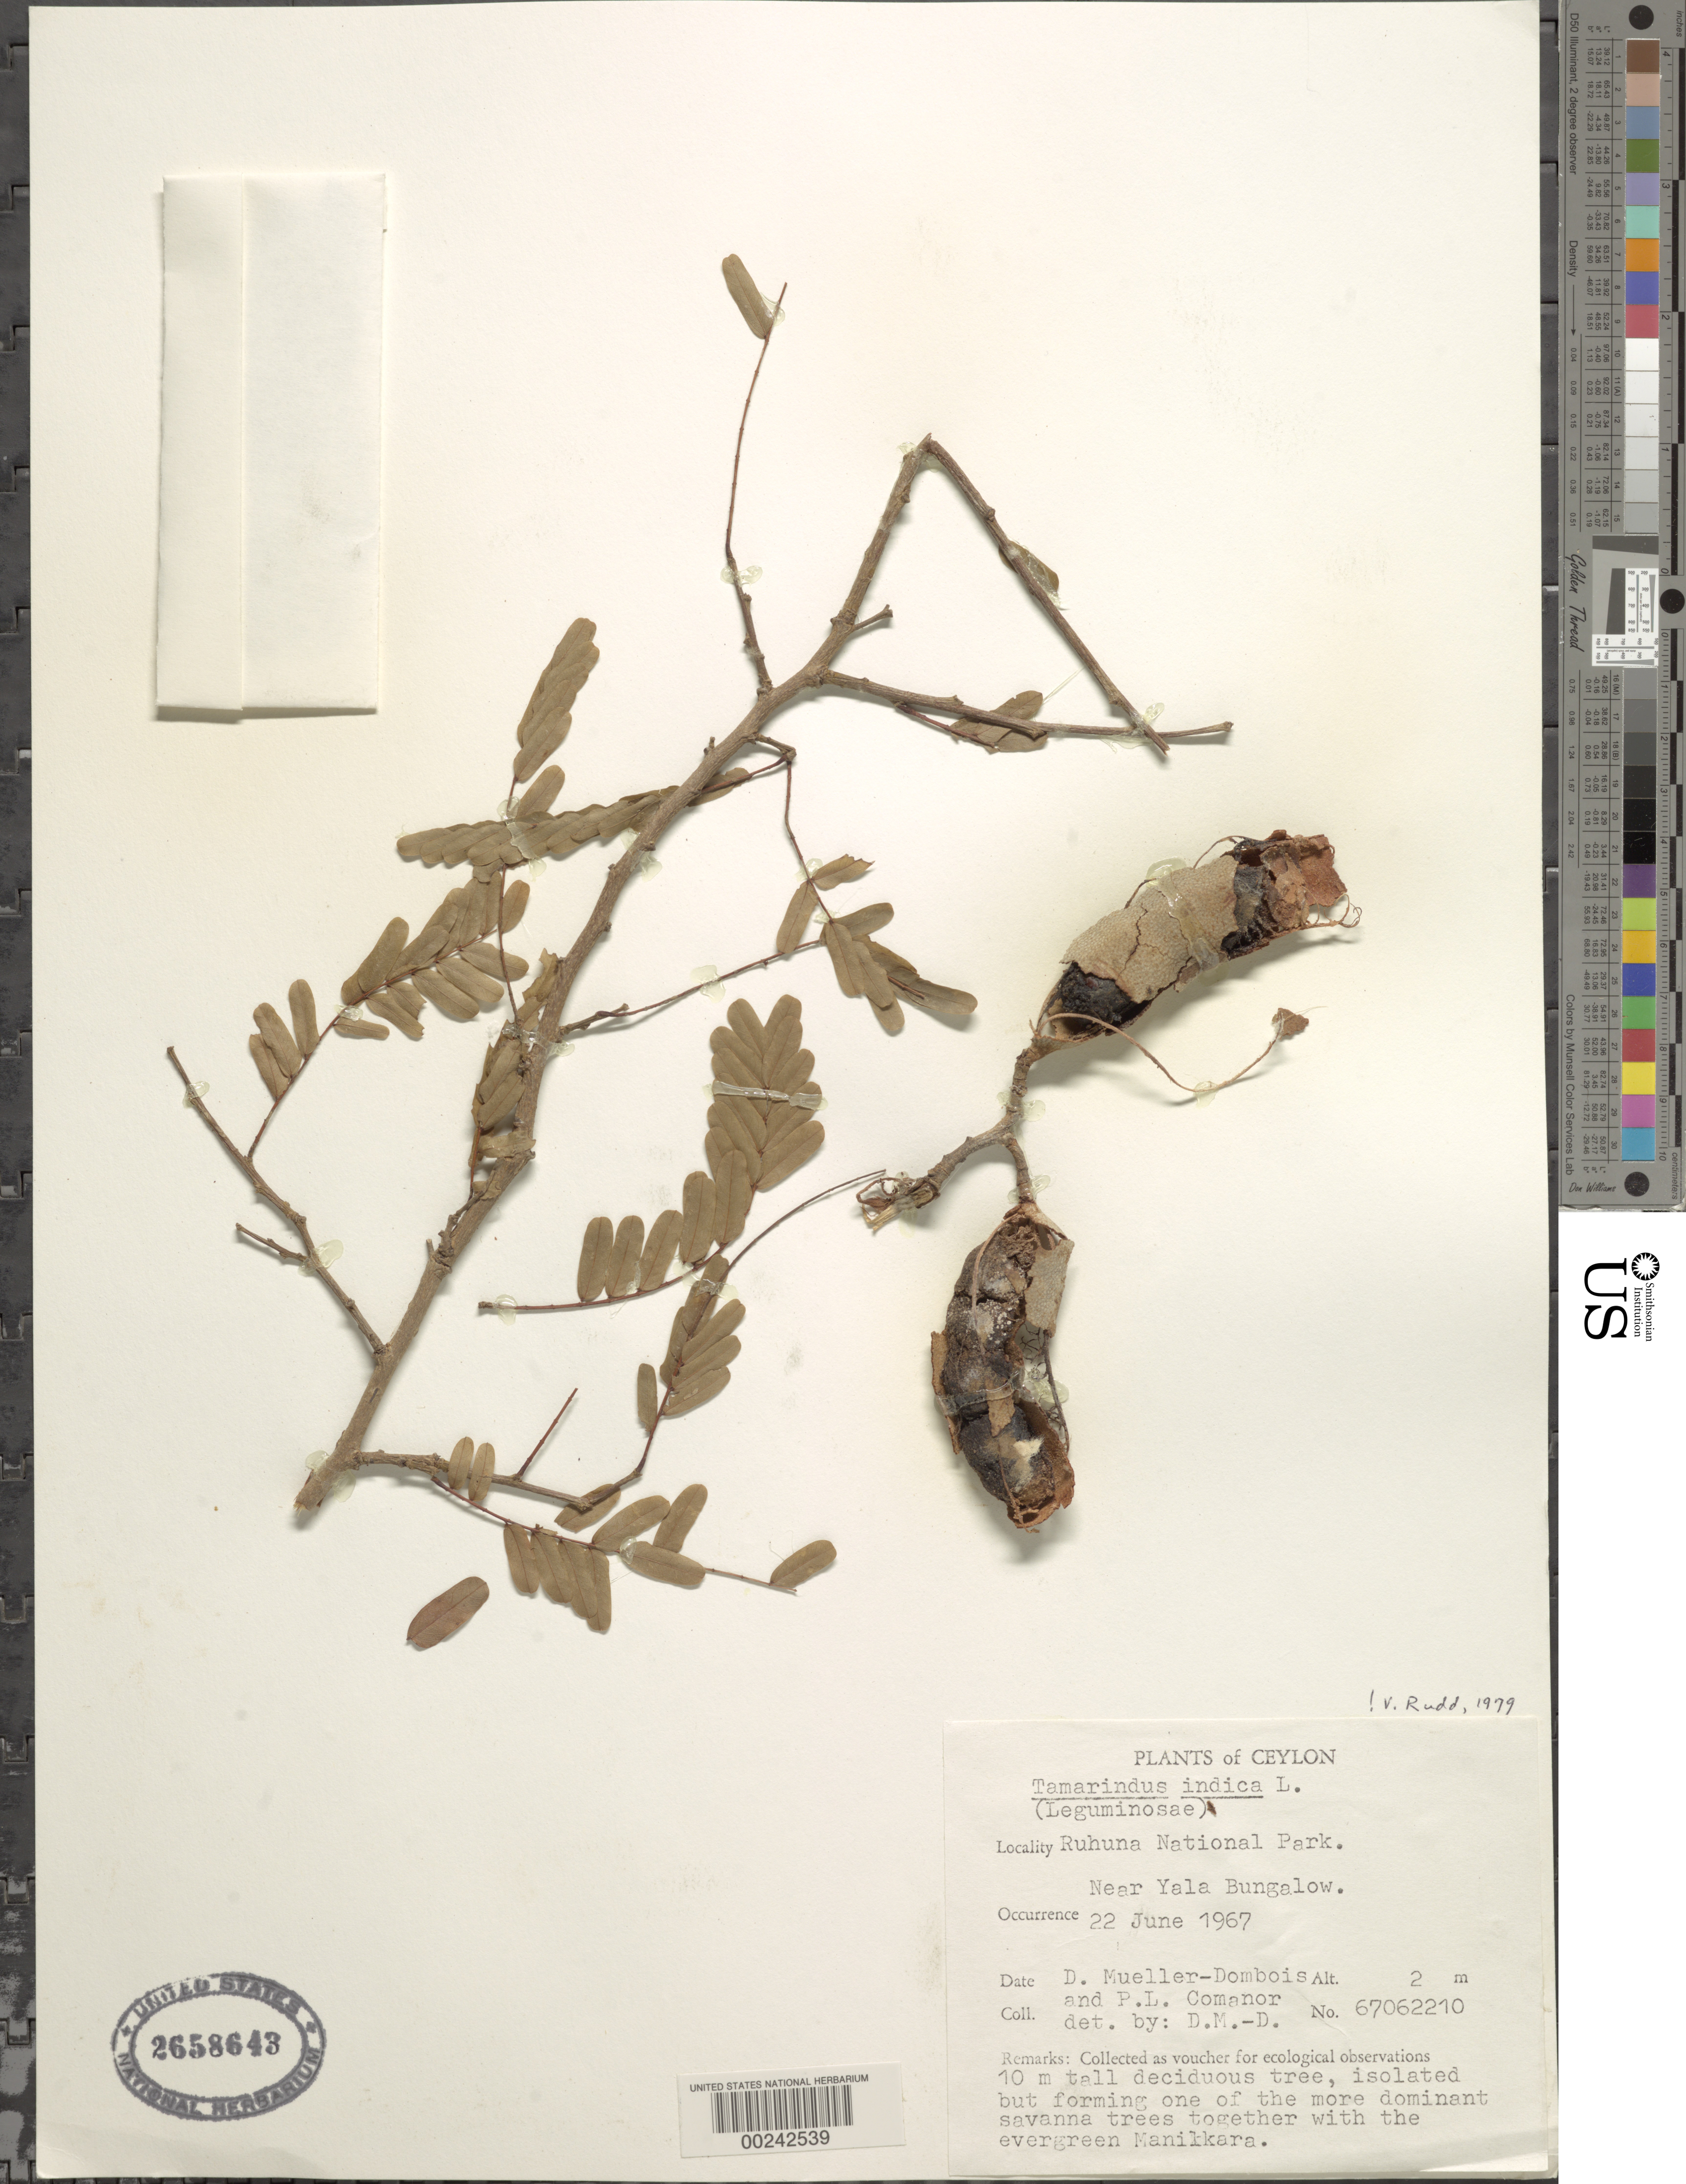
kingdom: Plantae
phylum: Tracheophyta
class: Magnoliopsida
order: Fabales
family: Fabaceae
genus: Tamarindus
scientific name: Tamarindus indica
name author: L.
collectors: D. Mueller-Dombois & P. Comanor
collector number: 67062210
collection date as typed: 22 Jun 1967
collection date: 1967-06-22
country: Sri Lanka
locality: Ruhuna national park, near yala bungalow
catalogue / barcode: US 2658643